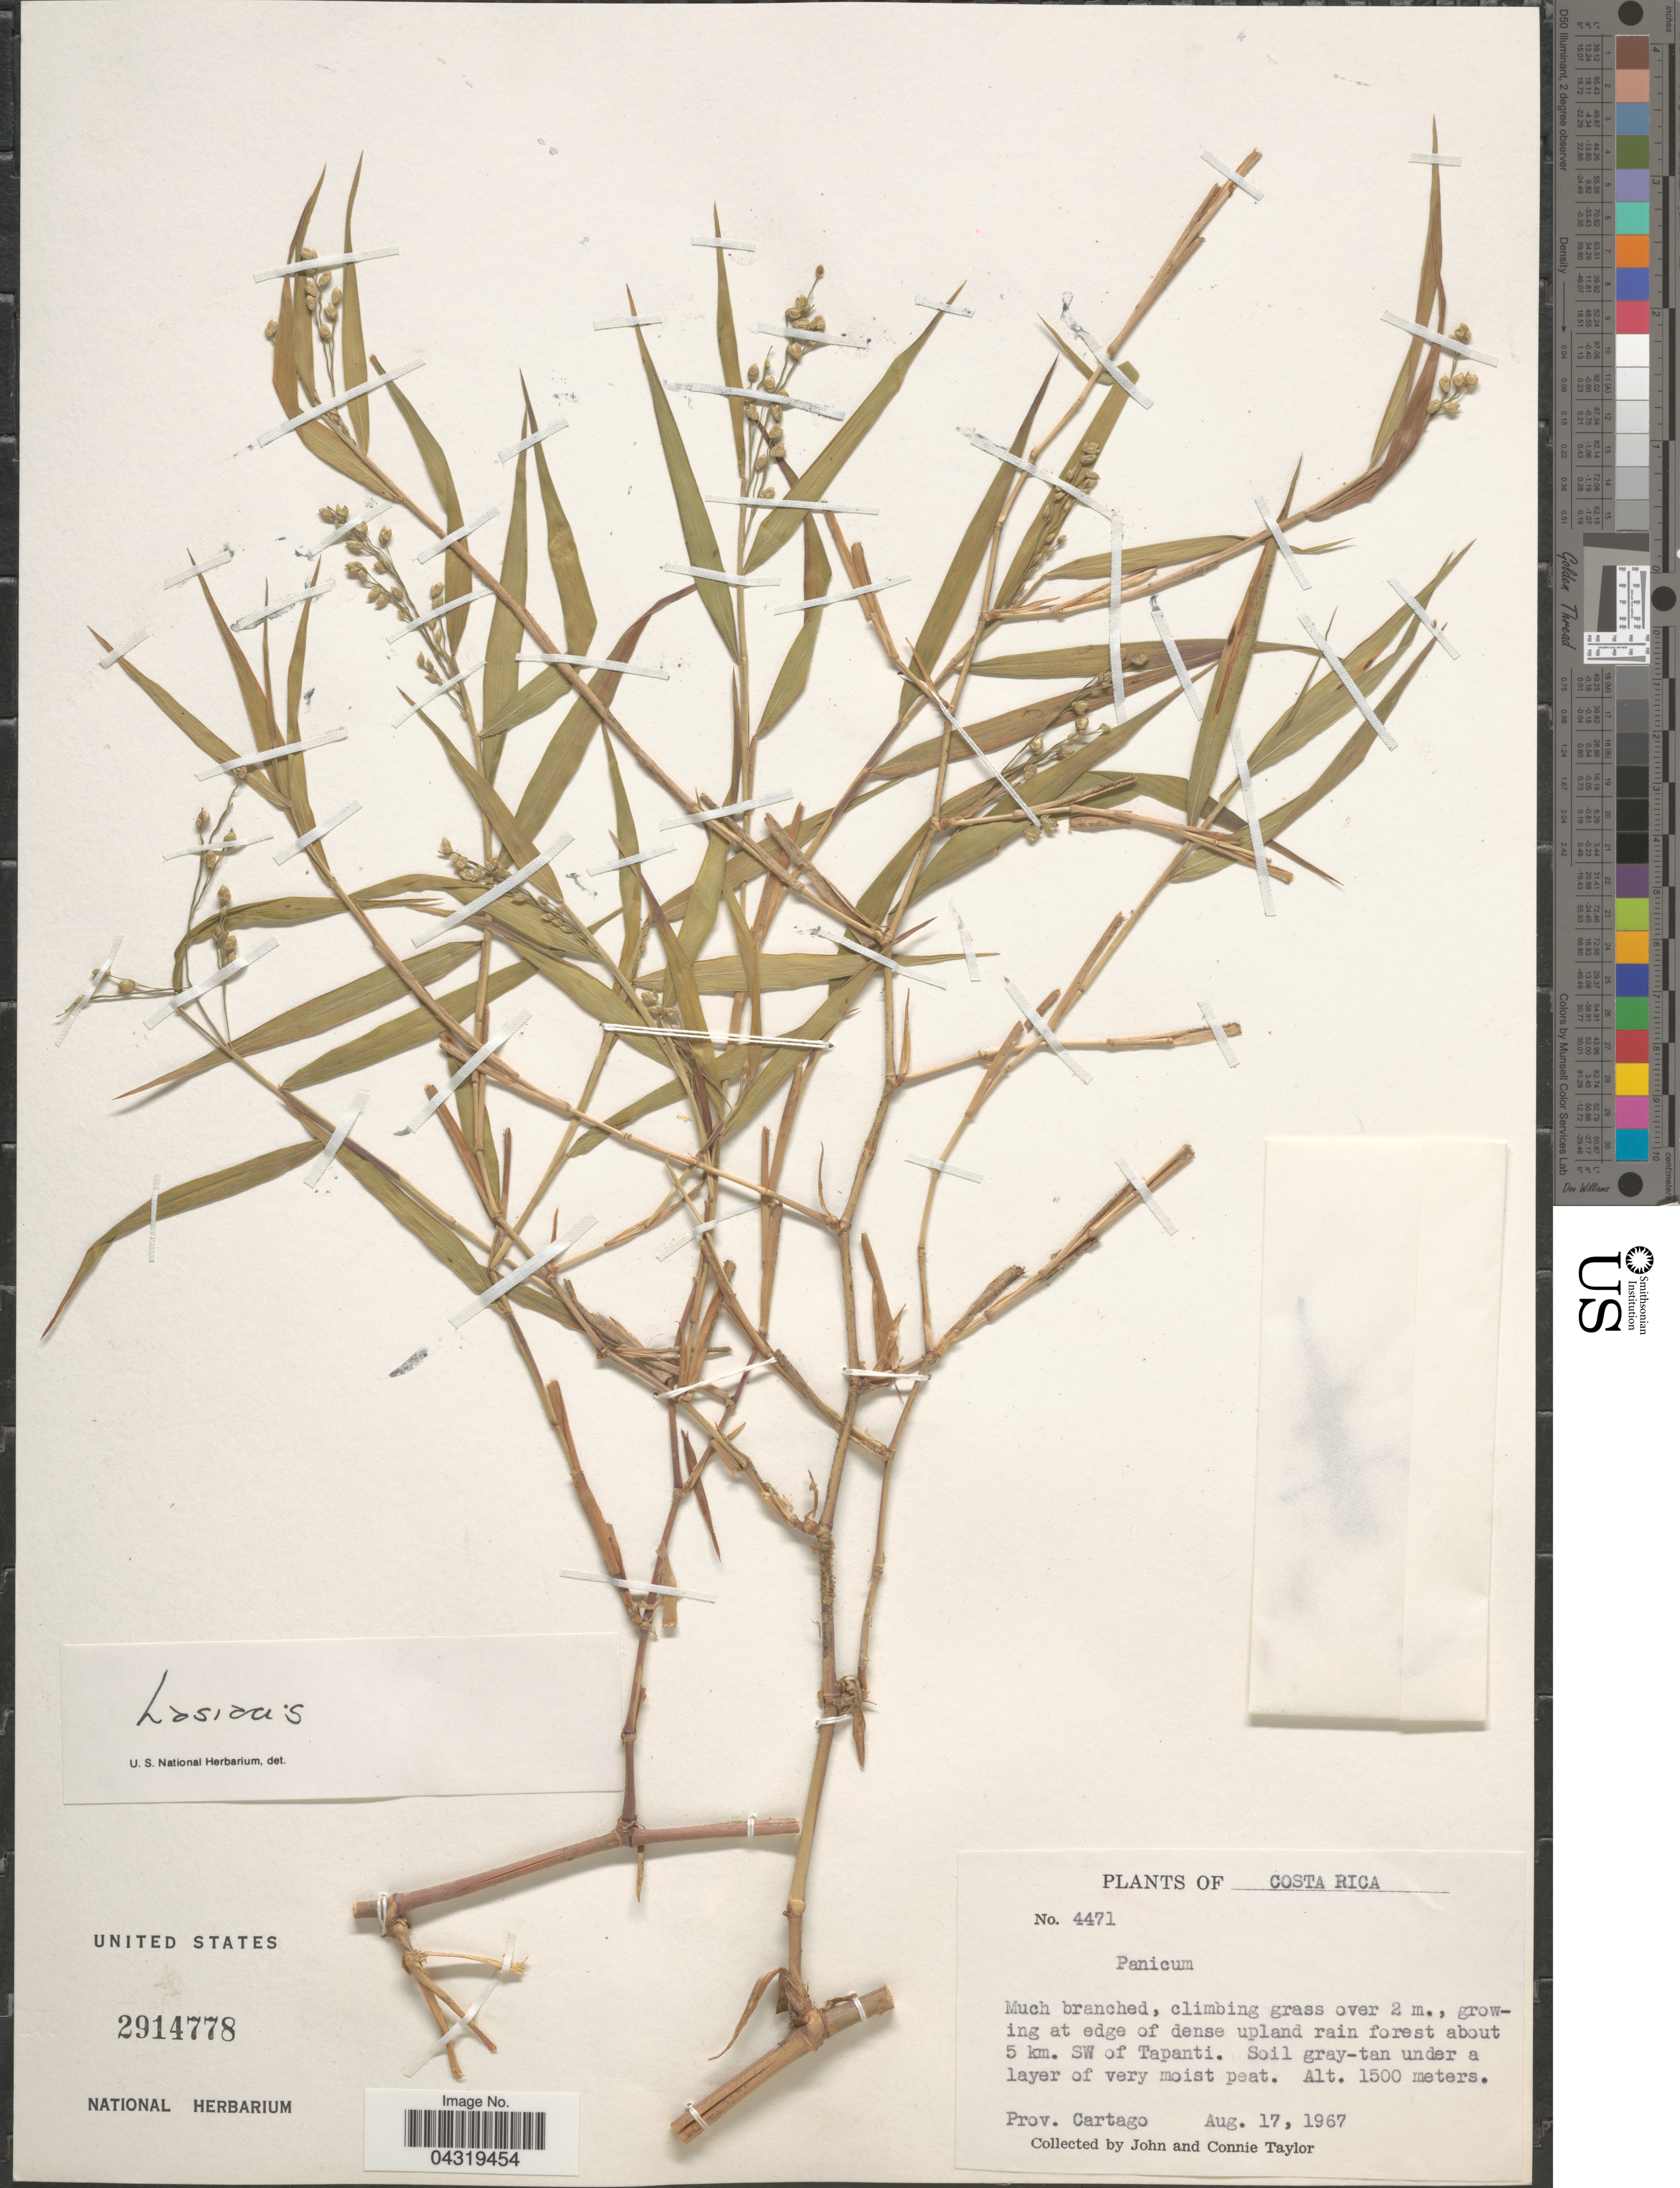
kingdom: Plantae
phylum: Tracheophyta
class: Liliopsida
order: Poales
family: Poaceae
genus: Lasiacis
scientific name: Lasiacis sp.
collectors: J. Taylor & C. Taylor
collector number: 4471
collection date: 1967-08-17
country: Costa Rica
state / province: Cartago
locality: At edge of dense upland rain forest about 5 km. SW of Tapanti.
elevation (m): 1500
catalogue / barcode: US 2914778